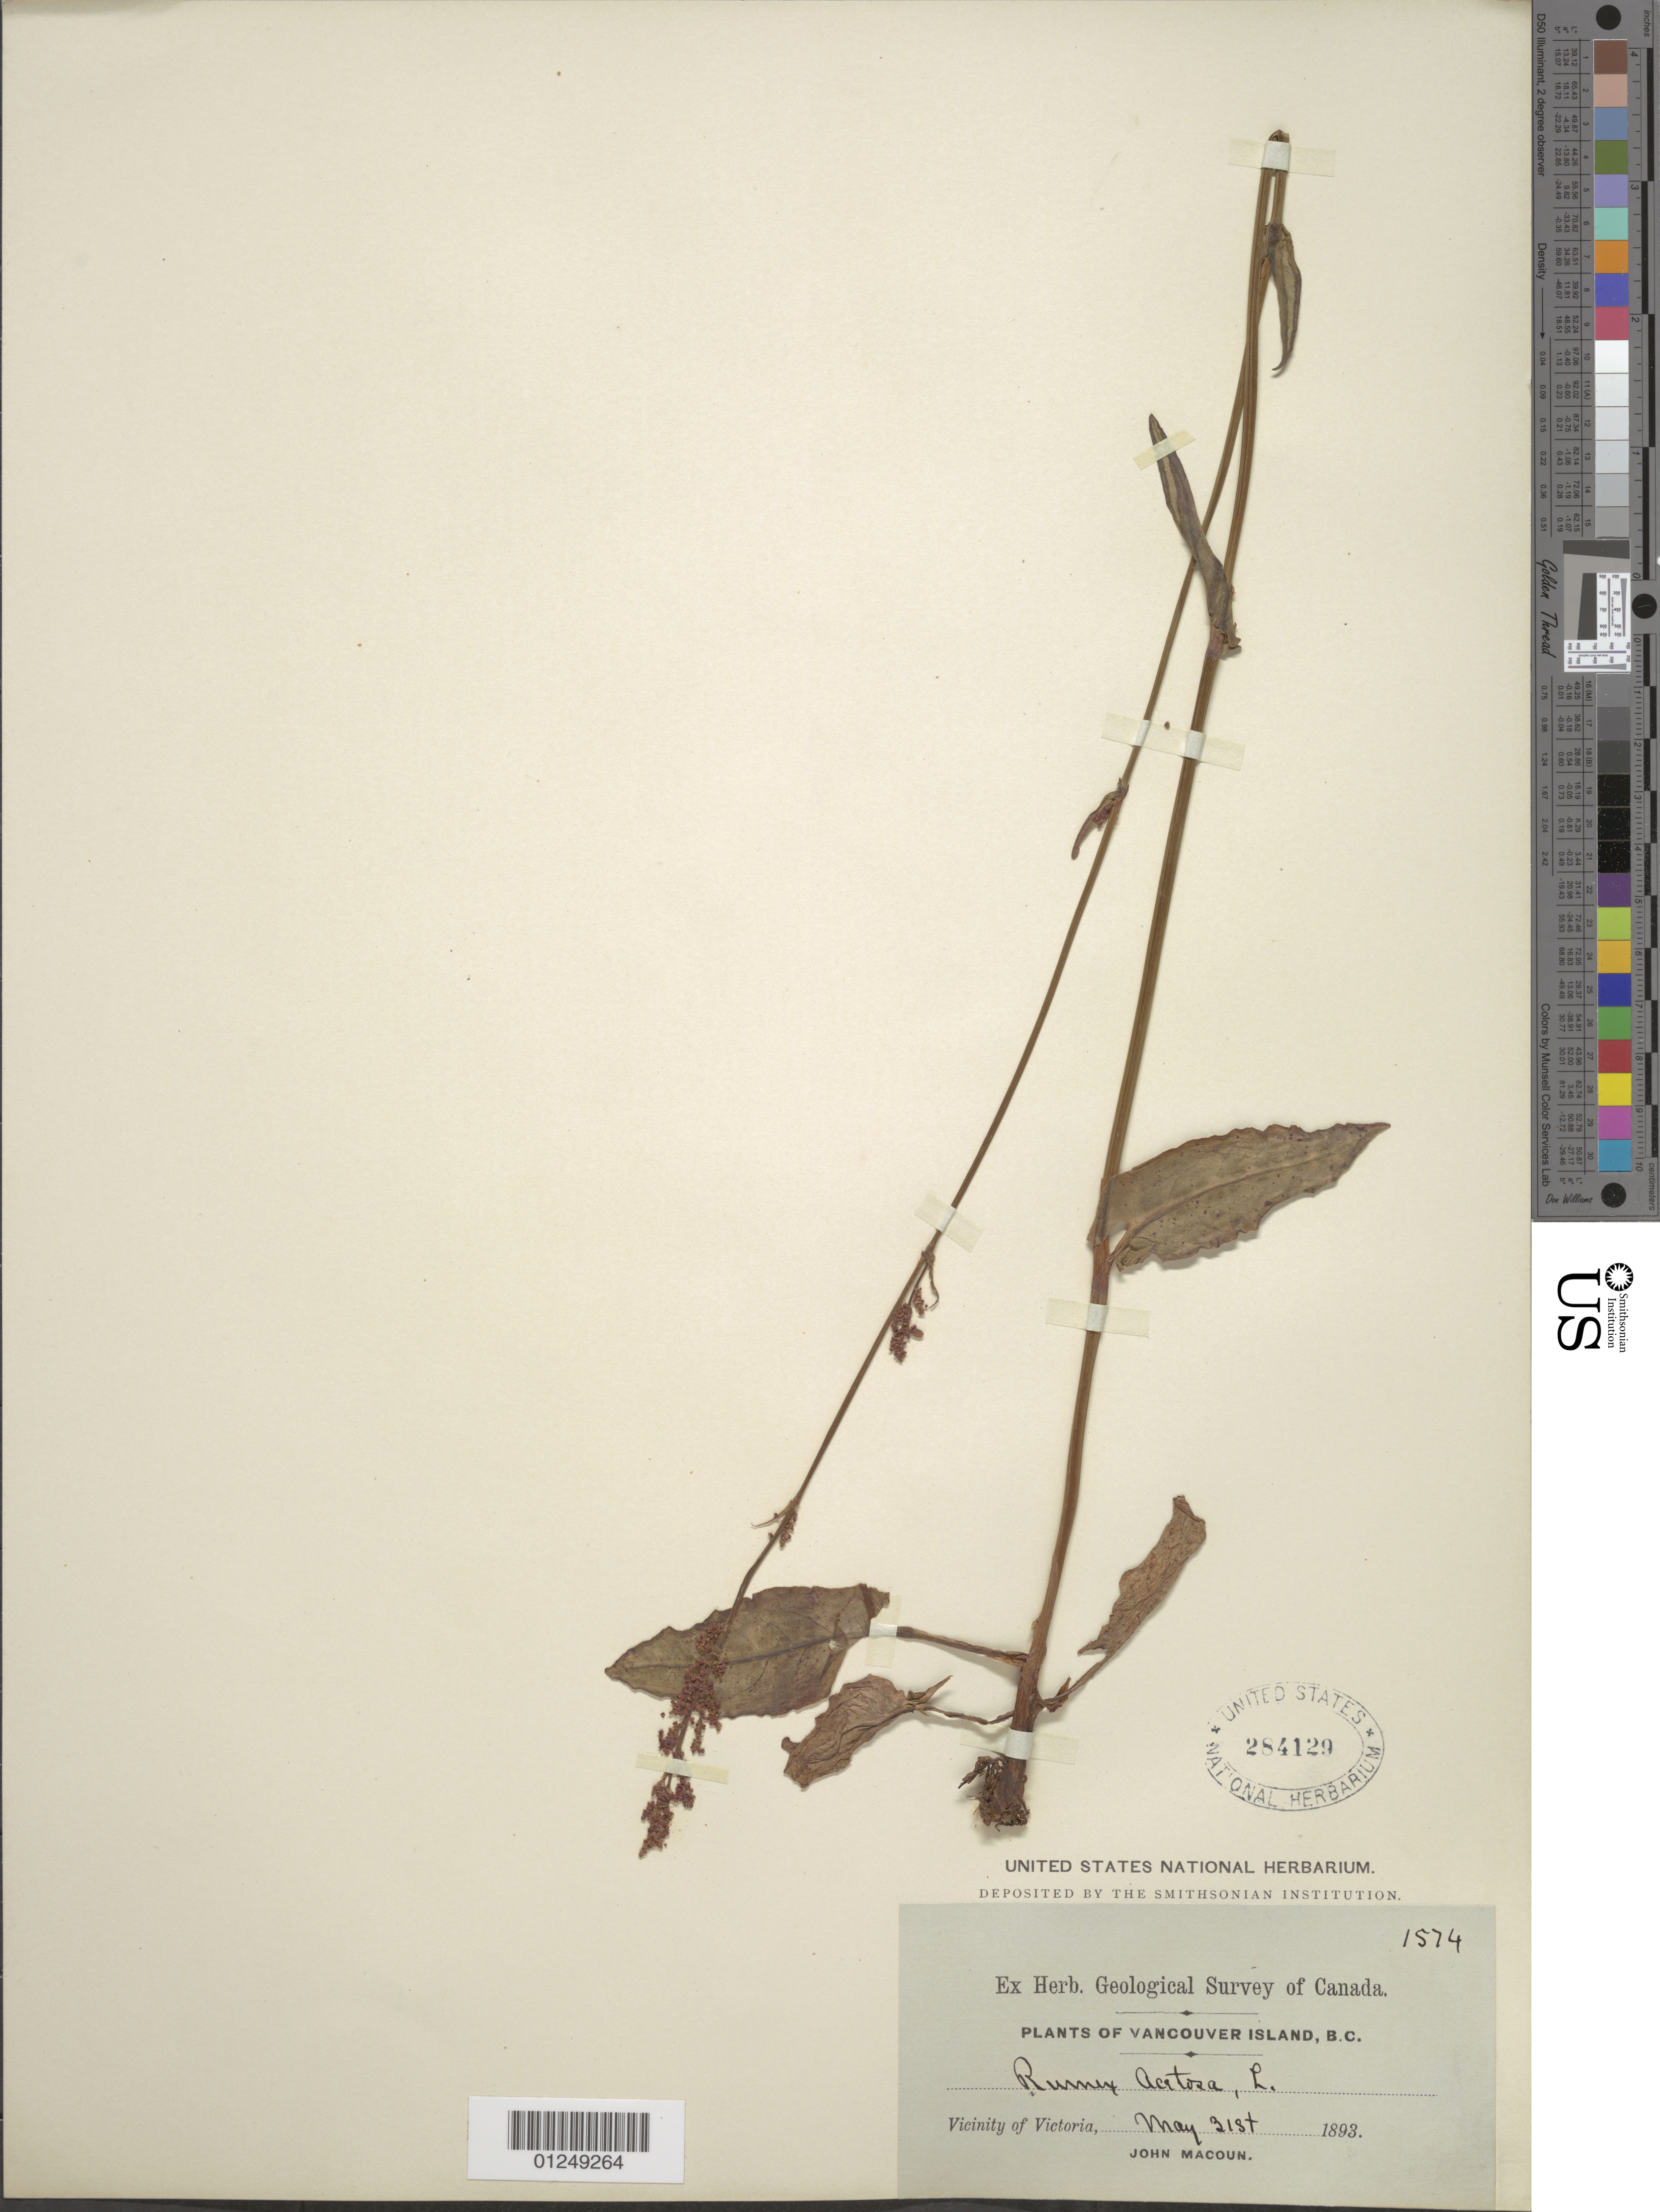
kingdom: Plantae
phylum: Tracheophyta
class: Magnoliopsida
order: Caryophyllales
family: Polygonaceae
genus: Rumex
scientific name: Rumex acetosa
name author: L.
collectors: J. Macoun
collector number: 1574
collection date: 1893-05-31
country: Canada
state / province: British Columbia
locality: Vancouver Island. Vicinity of Victoria.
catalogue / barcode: US 284129